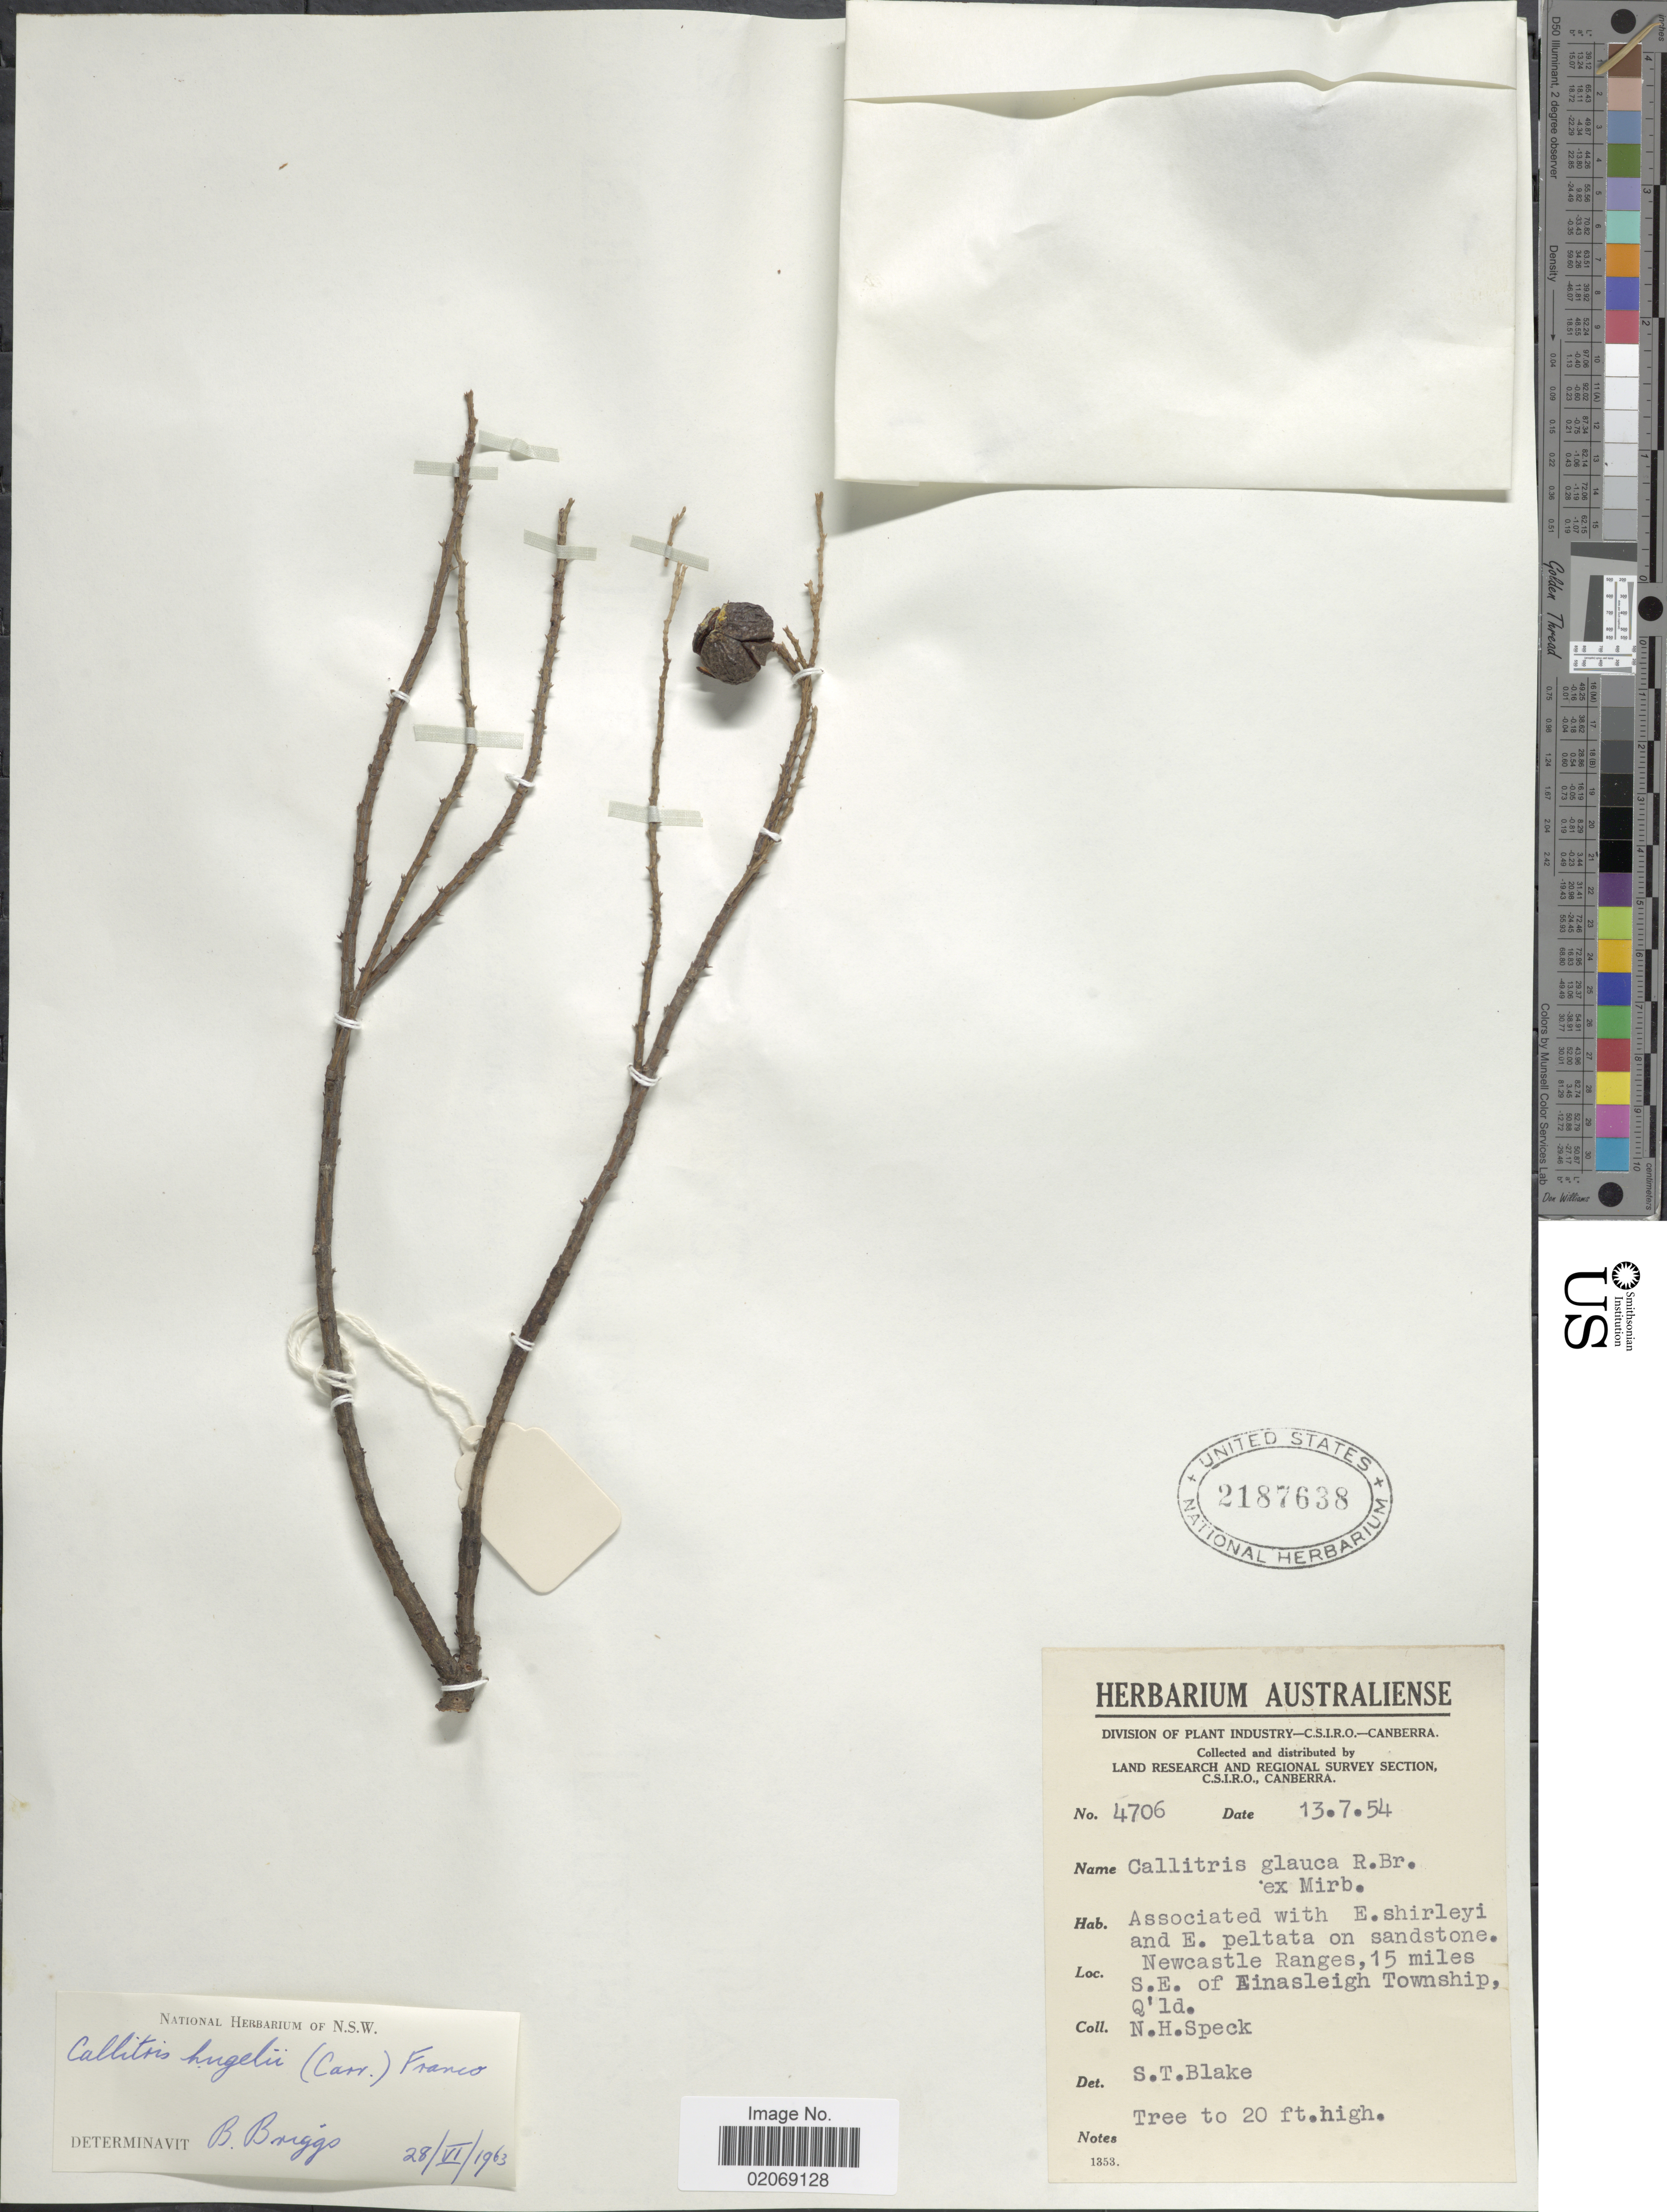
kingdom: Plantae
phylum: Tracheophyta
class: Pinopsida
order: Pinales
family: Cupressaceae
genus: Callitris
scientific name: Callitris columellaris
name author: F. Muell.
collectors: N. Speck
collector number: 4706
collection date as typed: Transcribed d/m/y: 13/7/54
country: Australia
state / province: Queensland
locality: Newcastle Ranges, 15 miles S. E. of Einasleigh Township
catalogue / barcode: US 2187638